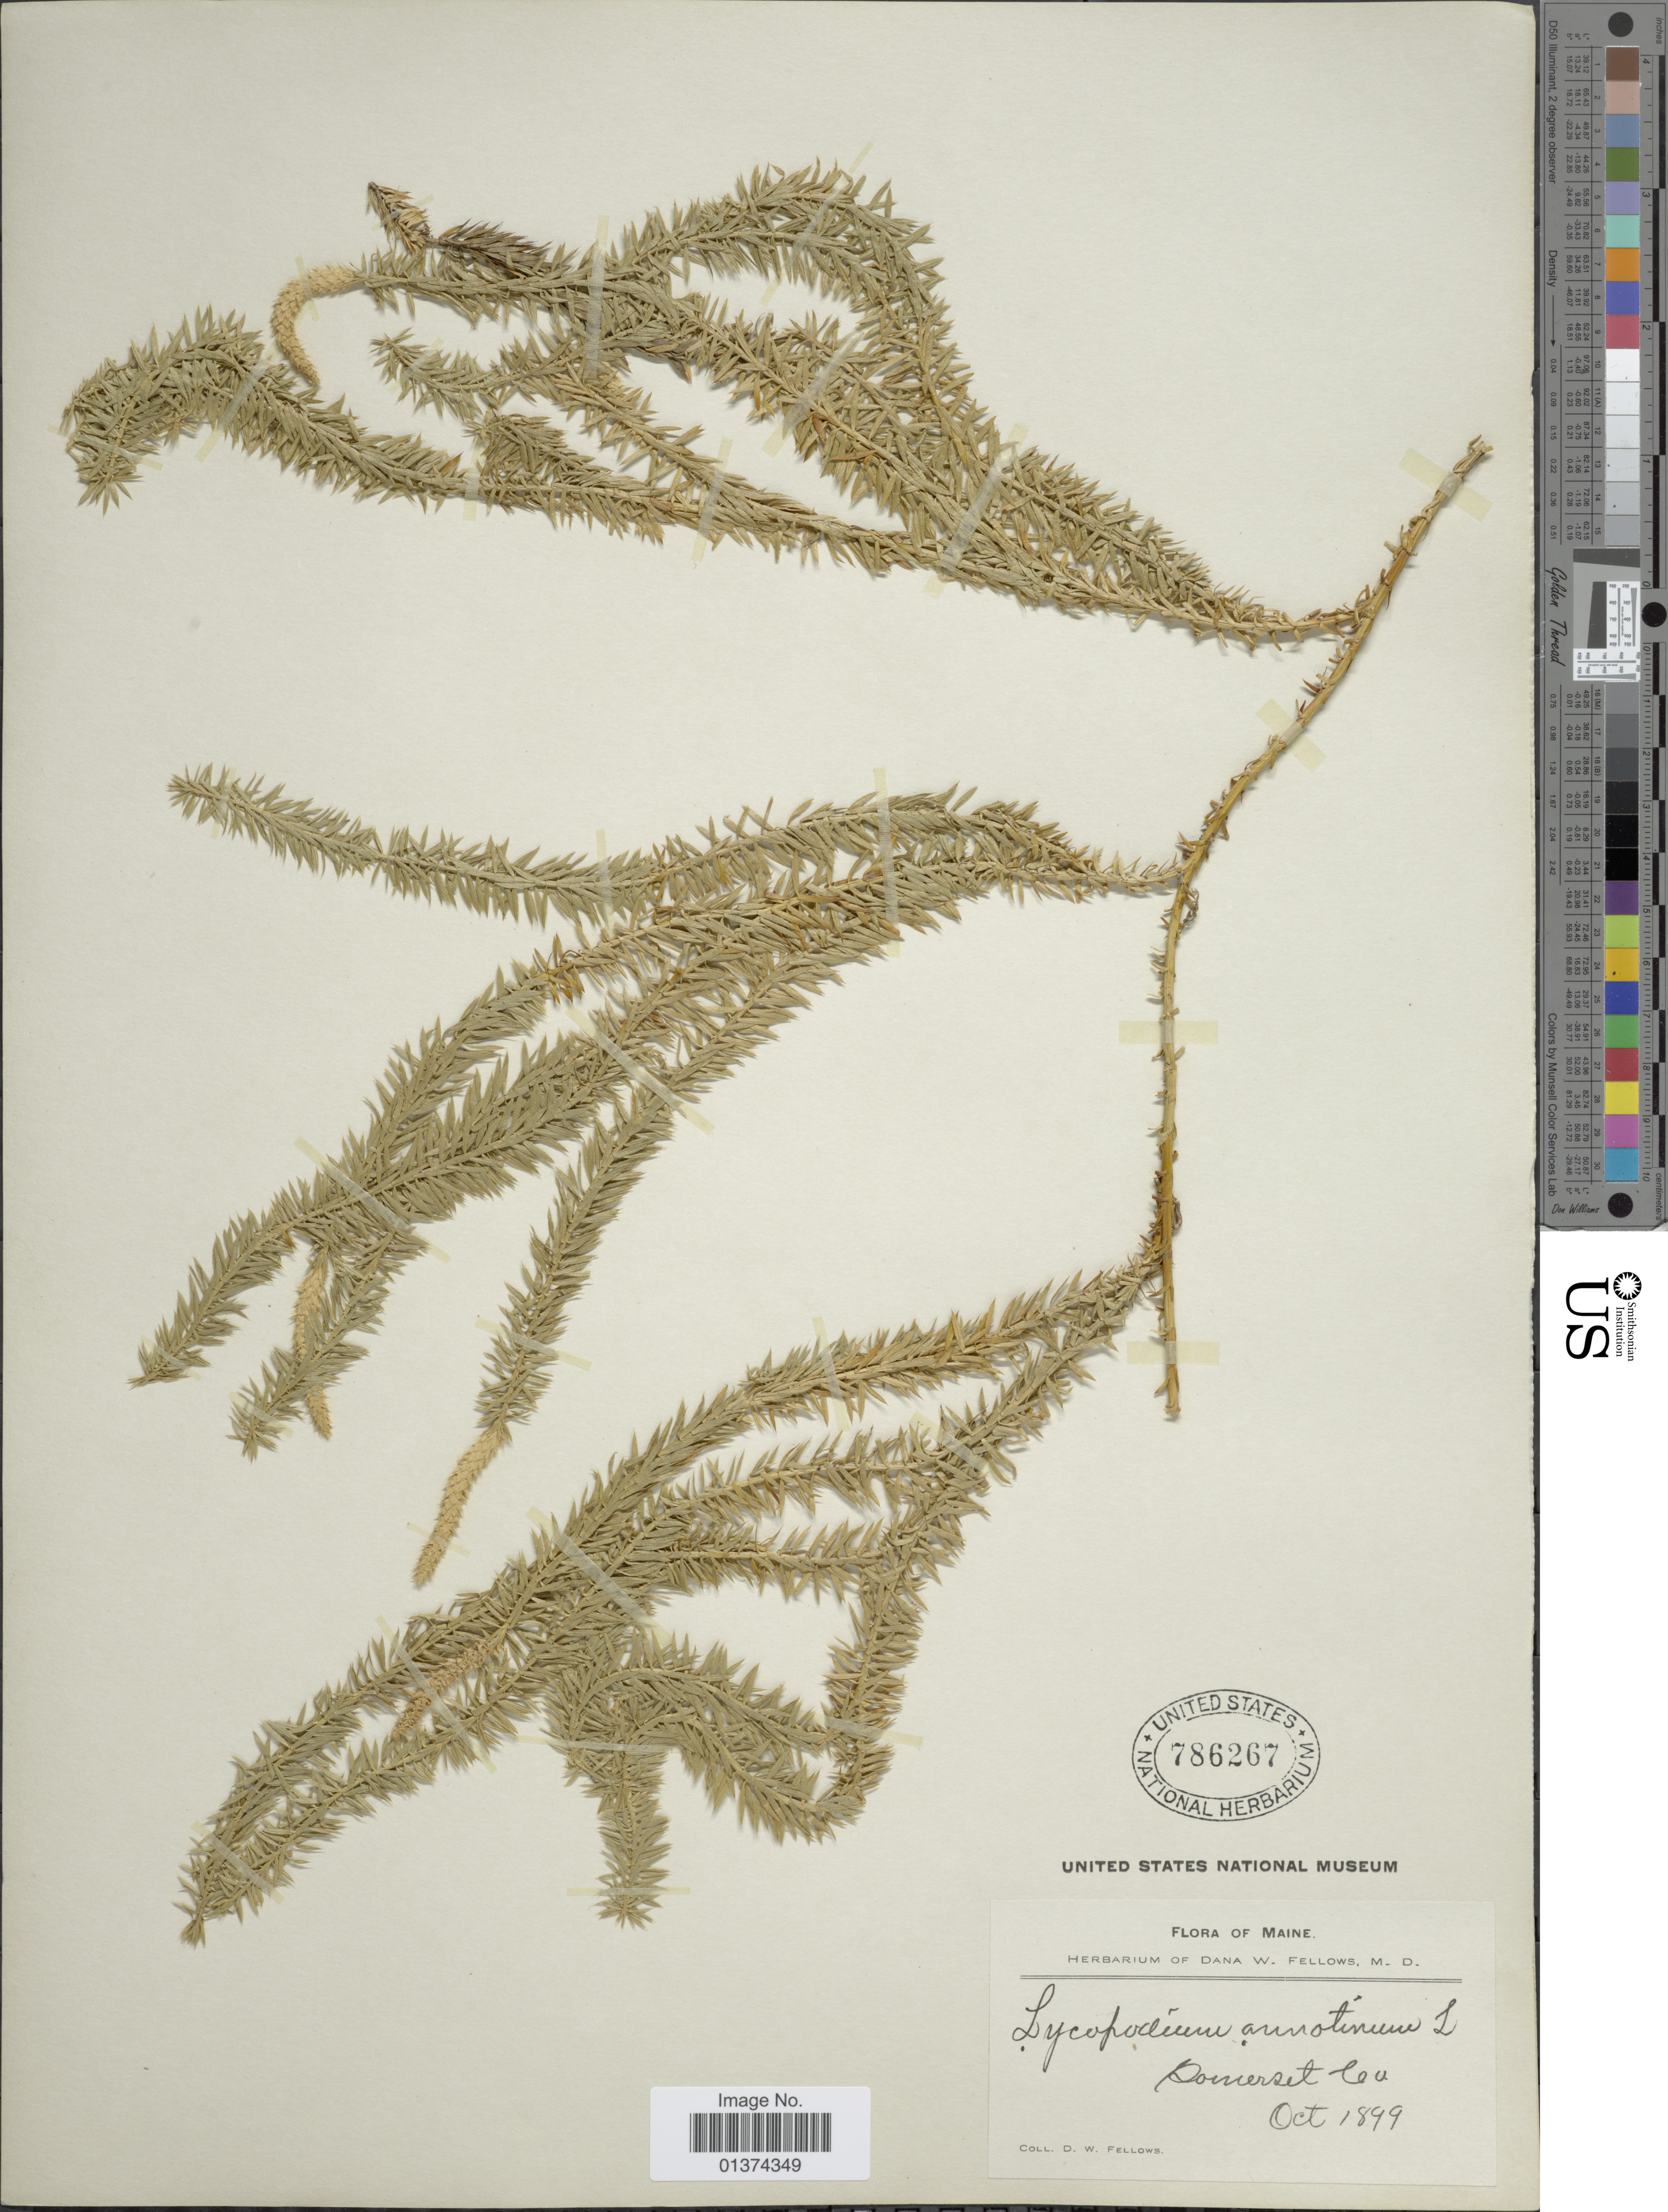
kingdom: Plantae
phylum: Tracheophyta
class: Lycopodiopsida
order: Lycopodiales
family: Lycopodiaceae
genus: Spinulum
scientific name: Spinulum annotinum subsp. annotinum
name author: (L.) A. Haines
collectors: D. W. Fellows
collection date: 1899-10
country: United States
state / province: Maine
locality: Somerset Co.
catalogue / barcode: US 786267